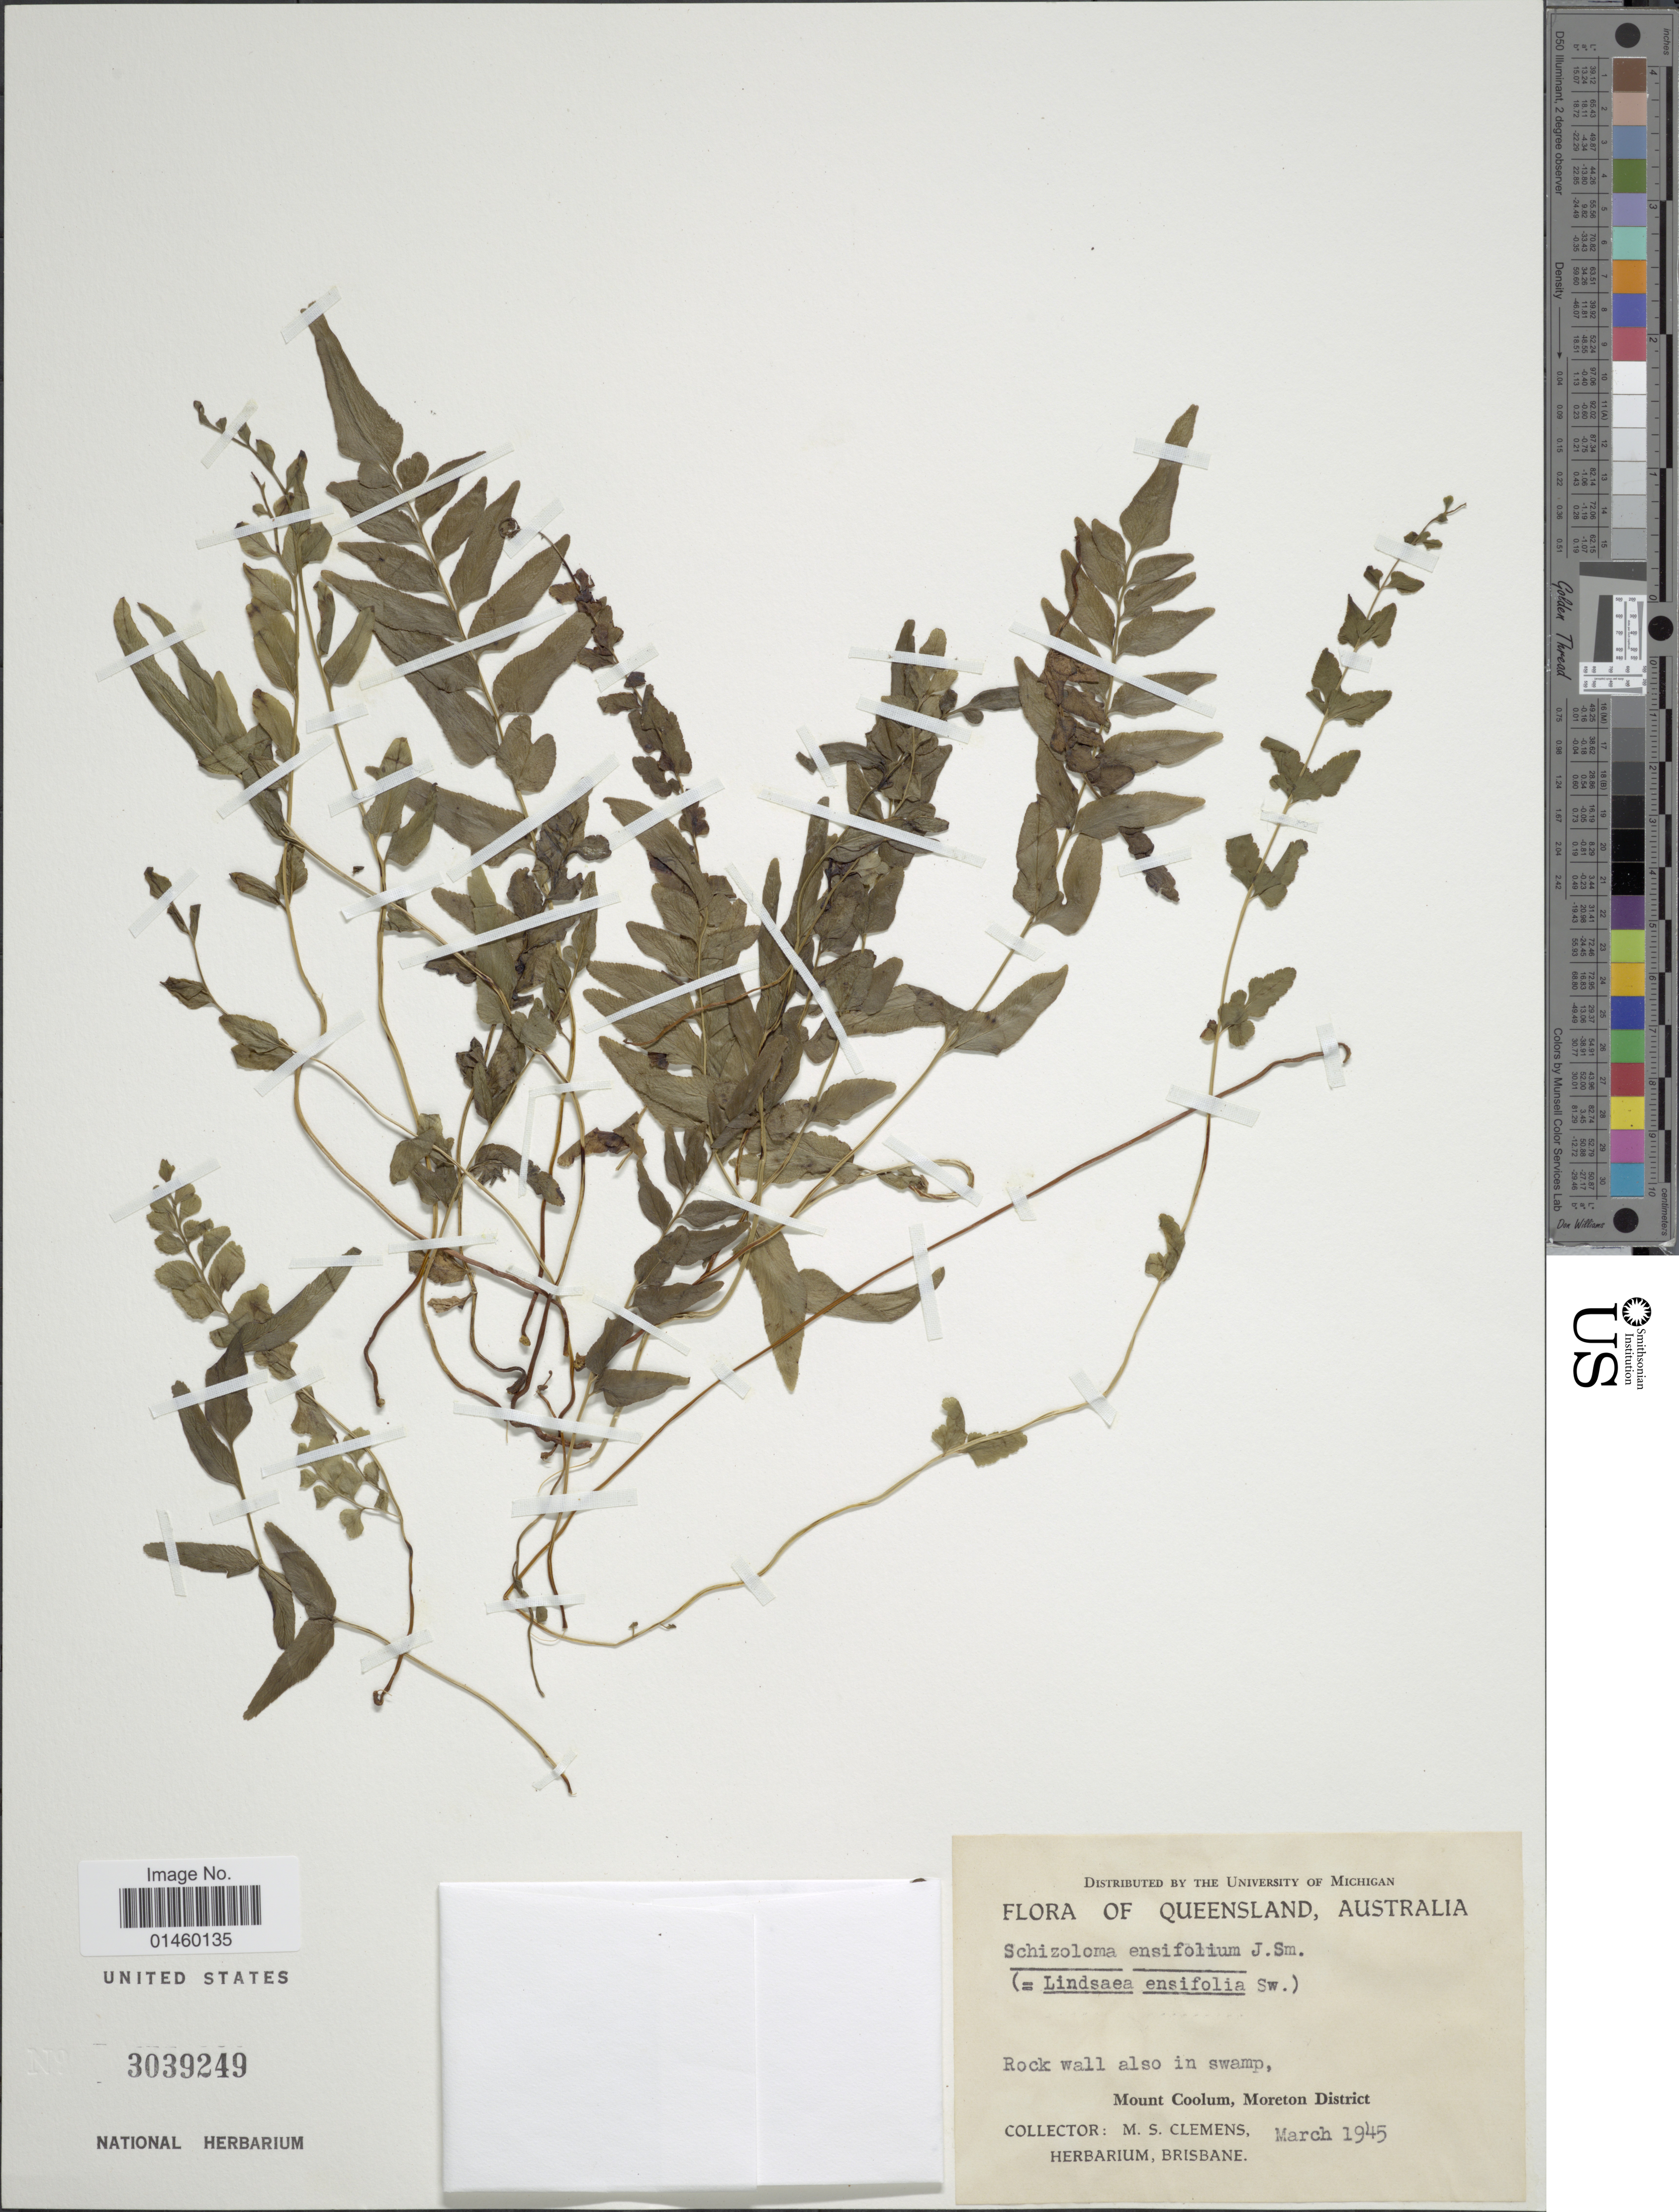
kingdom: Plantae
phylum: Tracheophyta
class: Polypodiopsida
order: Polypodiales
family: Lindsaeaceae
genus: Lindsaea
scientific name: Lindsaea ensifolia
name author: Sw.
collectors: M. S. Clemens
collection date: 1945-03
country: Australia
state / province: Queensland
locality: Mount Coolum, Moreton District.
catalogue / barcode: US 3039249